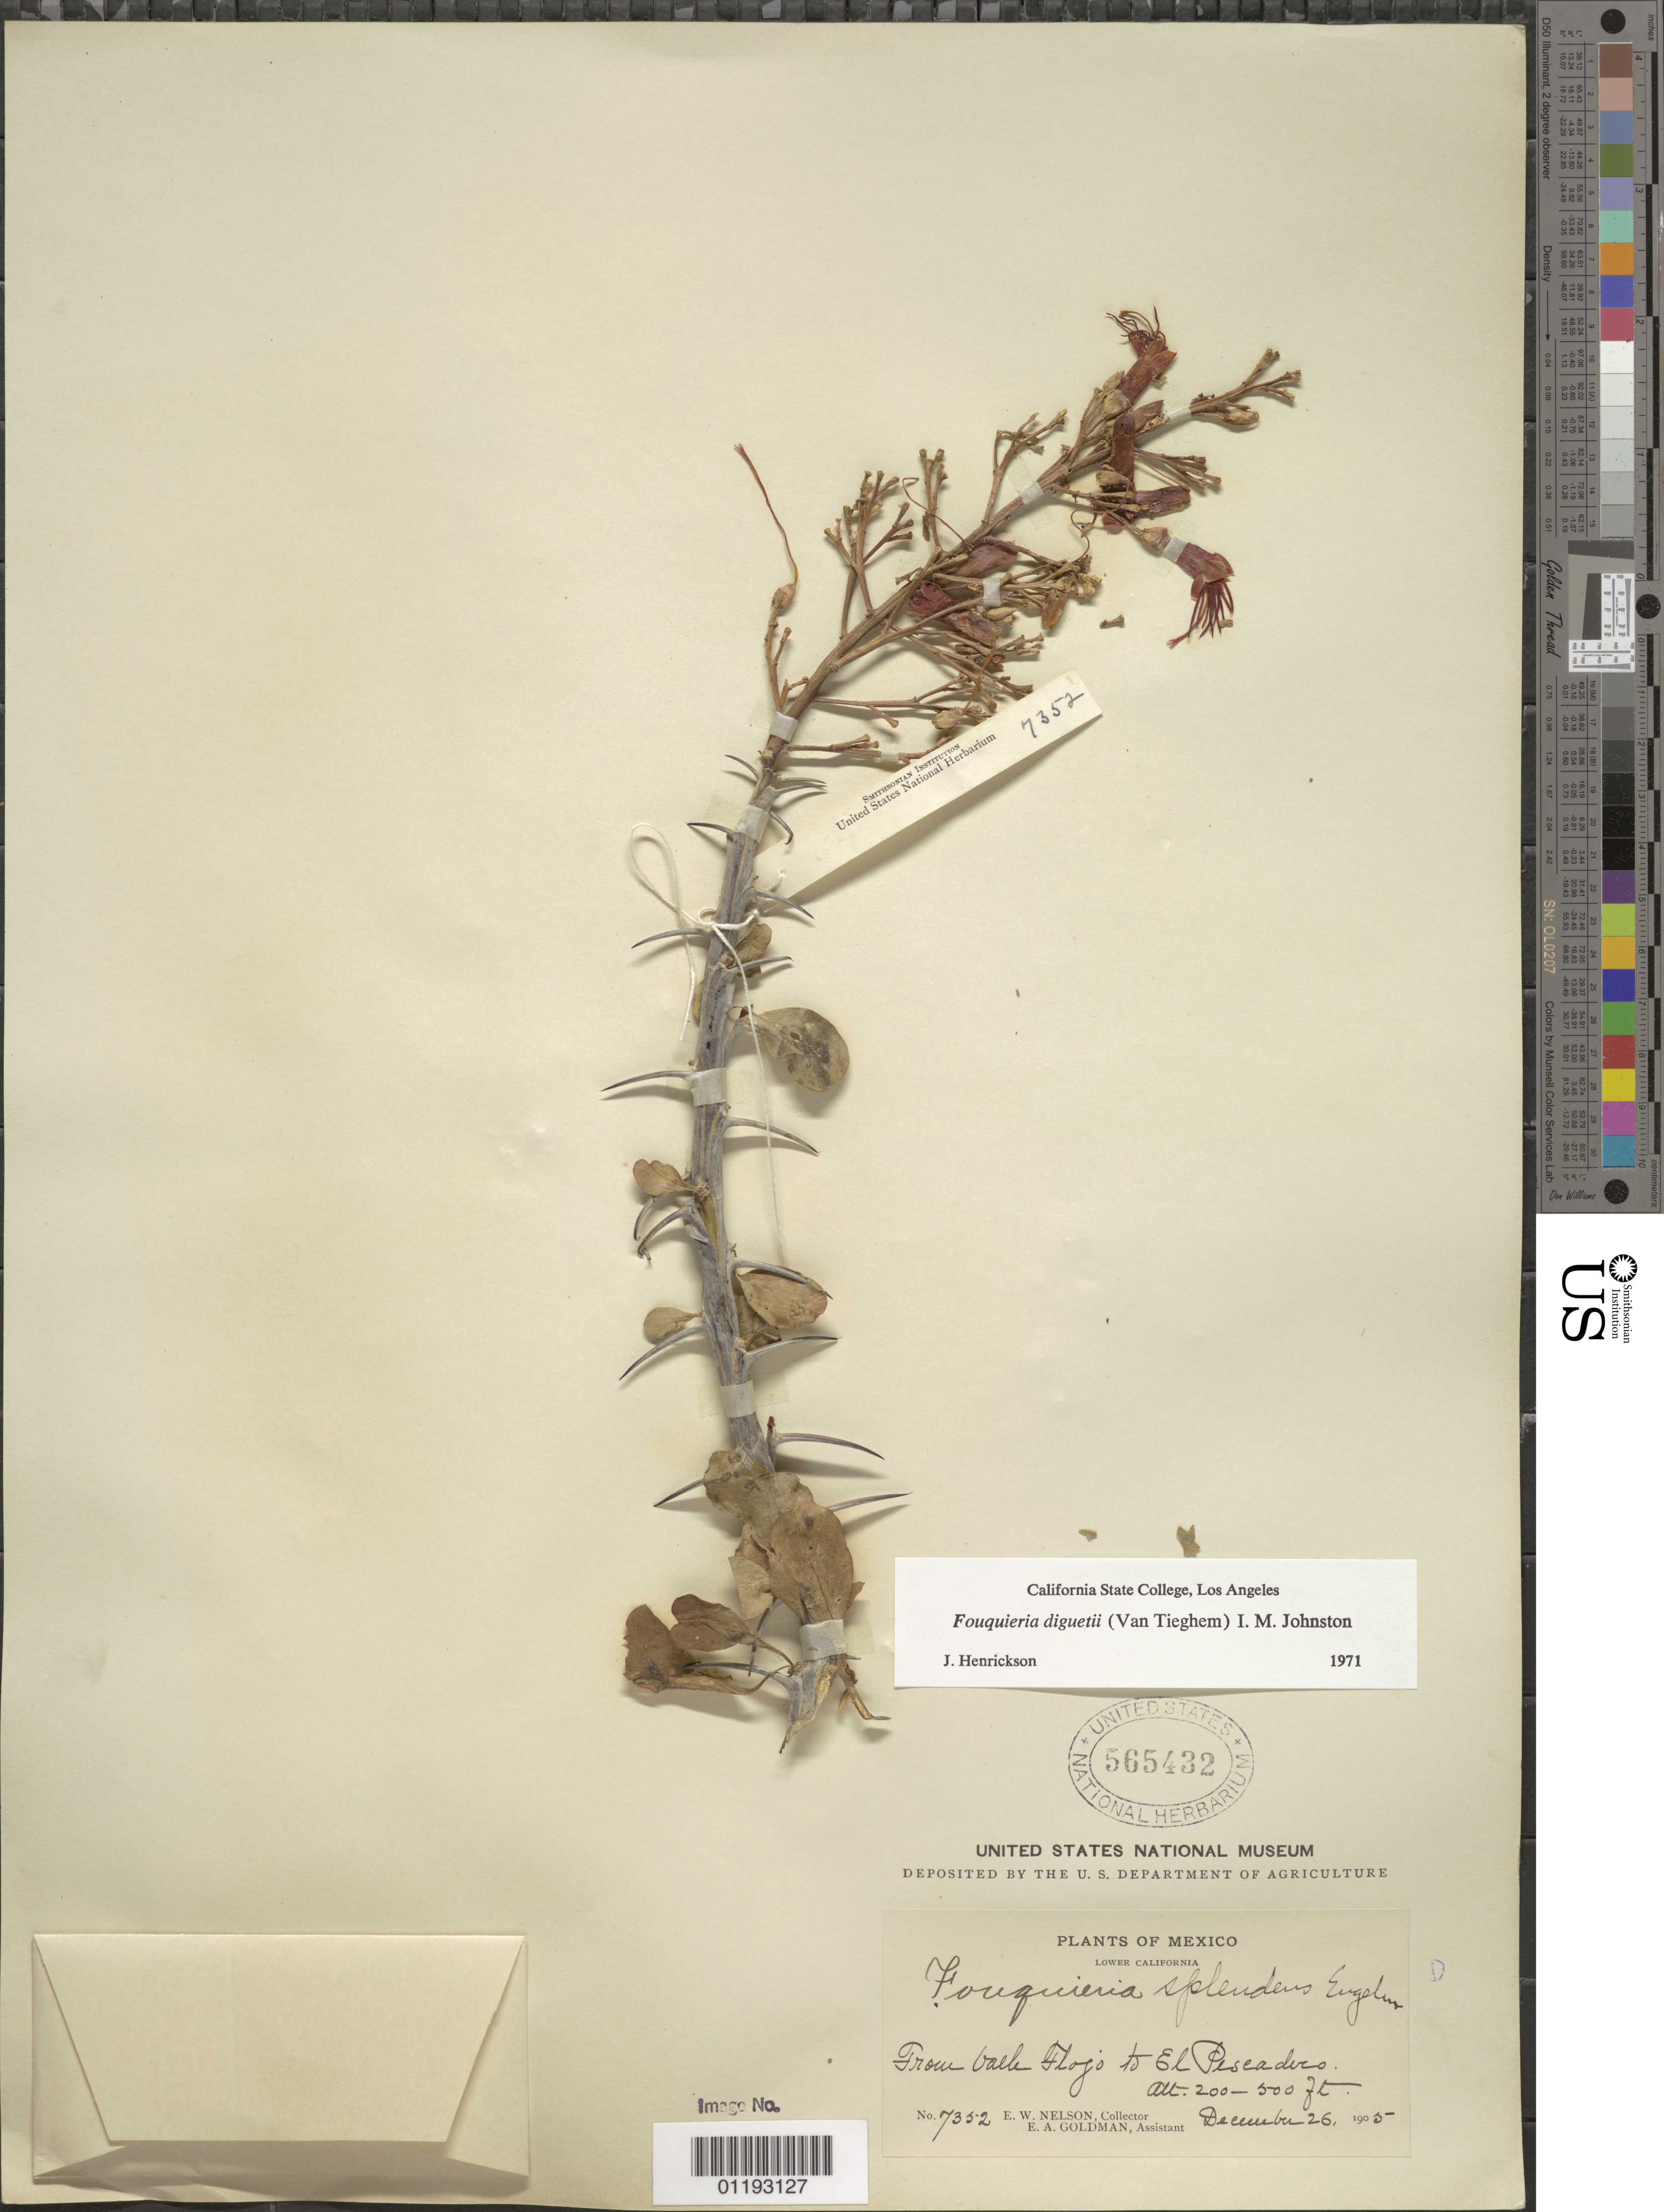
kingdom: Plantae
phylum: Tracheophyta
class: Magnoliopsida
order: Ericales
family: Fouquieriaceae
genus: Fouquieria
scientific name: Fouquieria diguetii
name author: (Tiegh.) I.M. Johnst.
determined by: Henrickson, James, (CSLA), California State University at Los Angeles (UNITED STATES)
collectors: E. W. Nelson & E. A. Goldman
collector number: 7352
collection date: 1905-12-26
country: Mexico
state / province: Baja California Sur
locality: from Valley Flojo to El Pescadero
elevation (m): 61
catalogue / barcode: US 565432